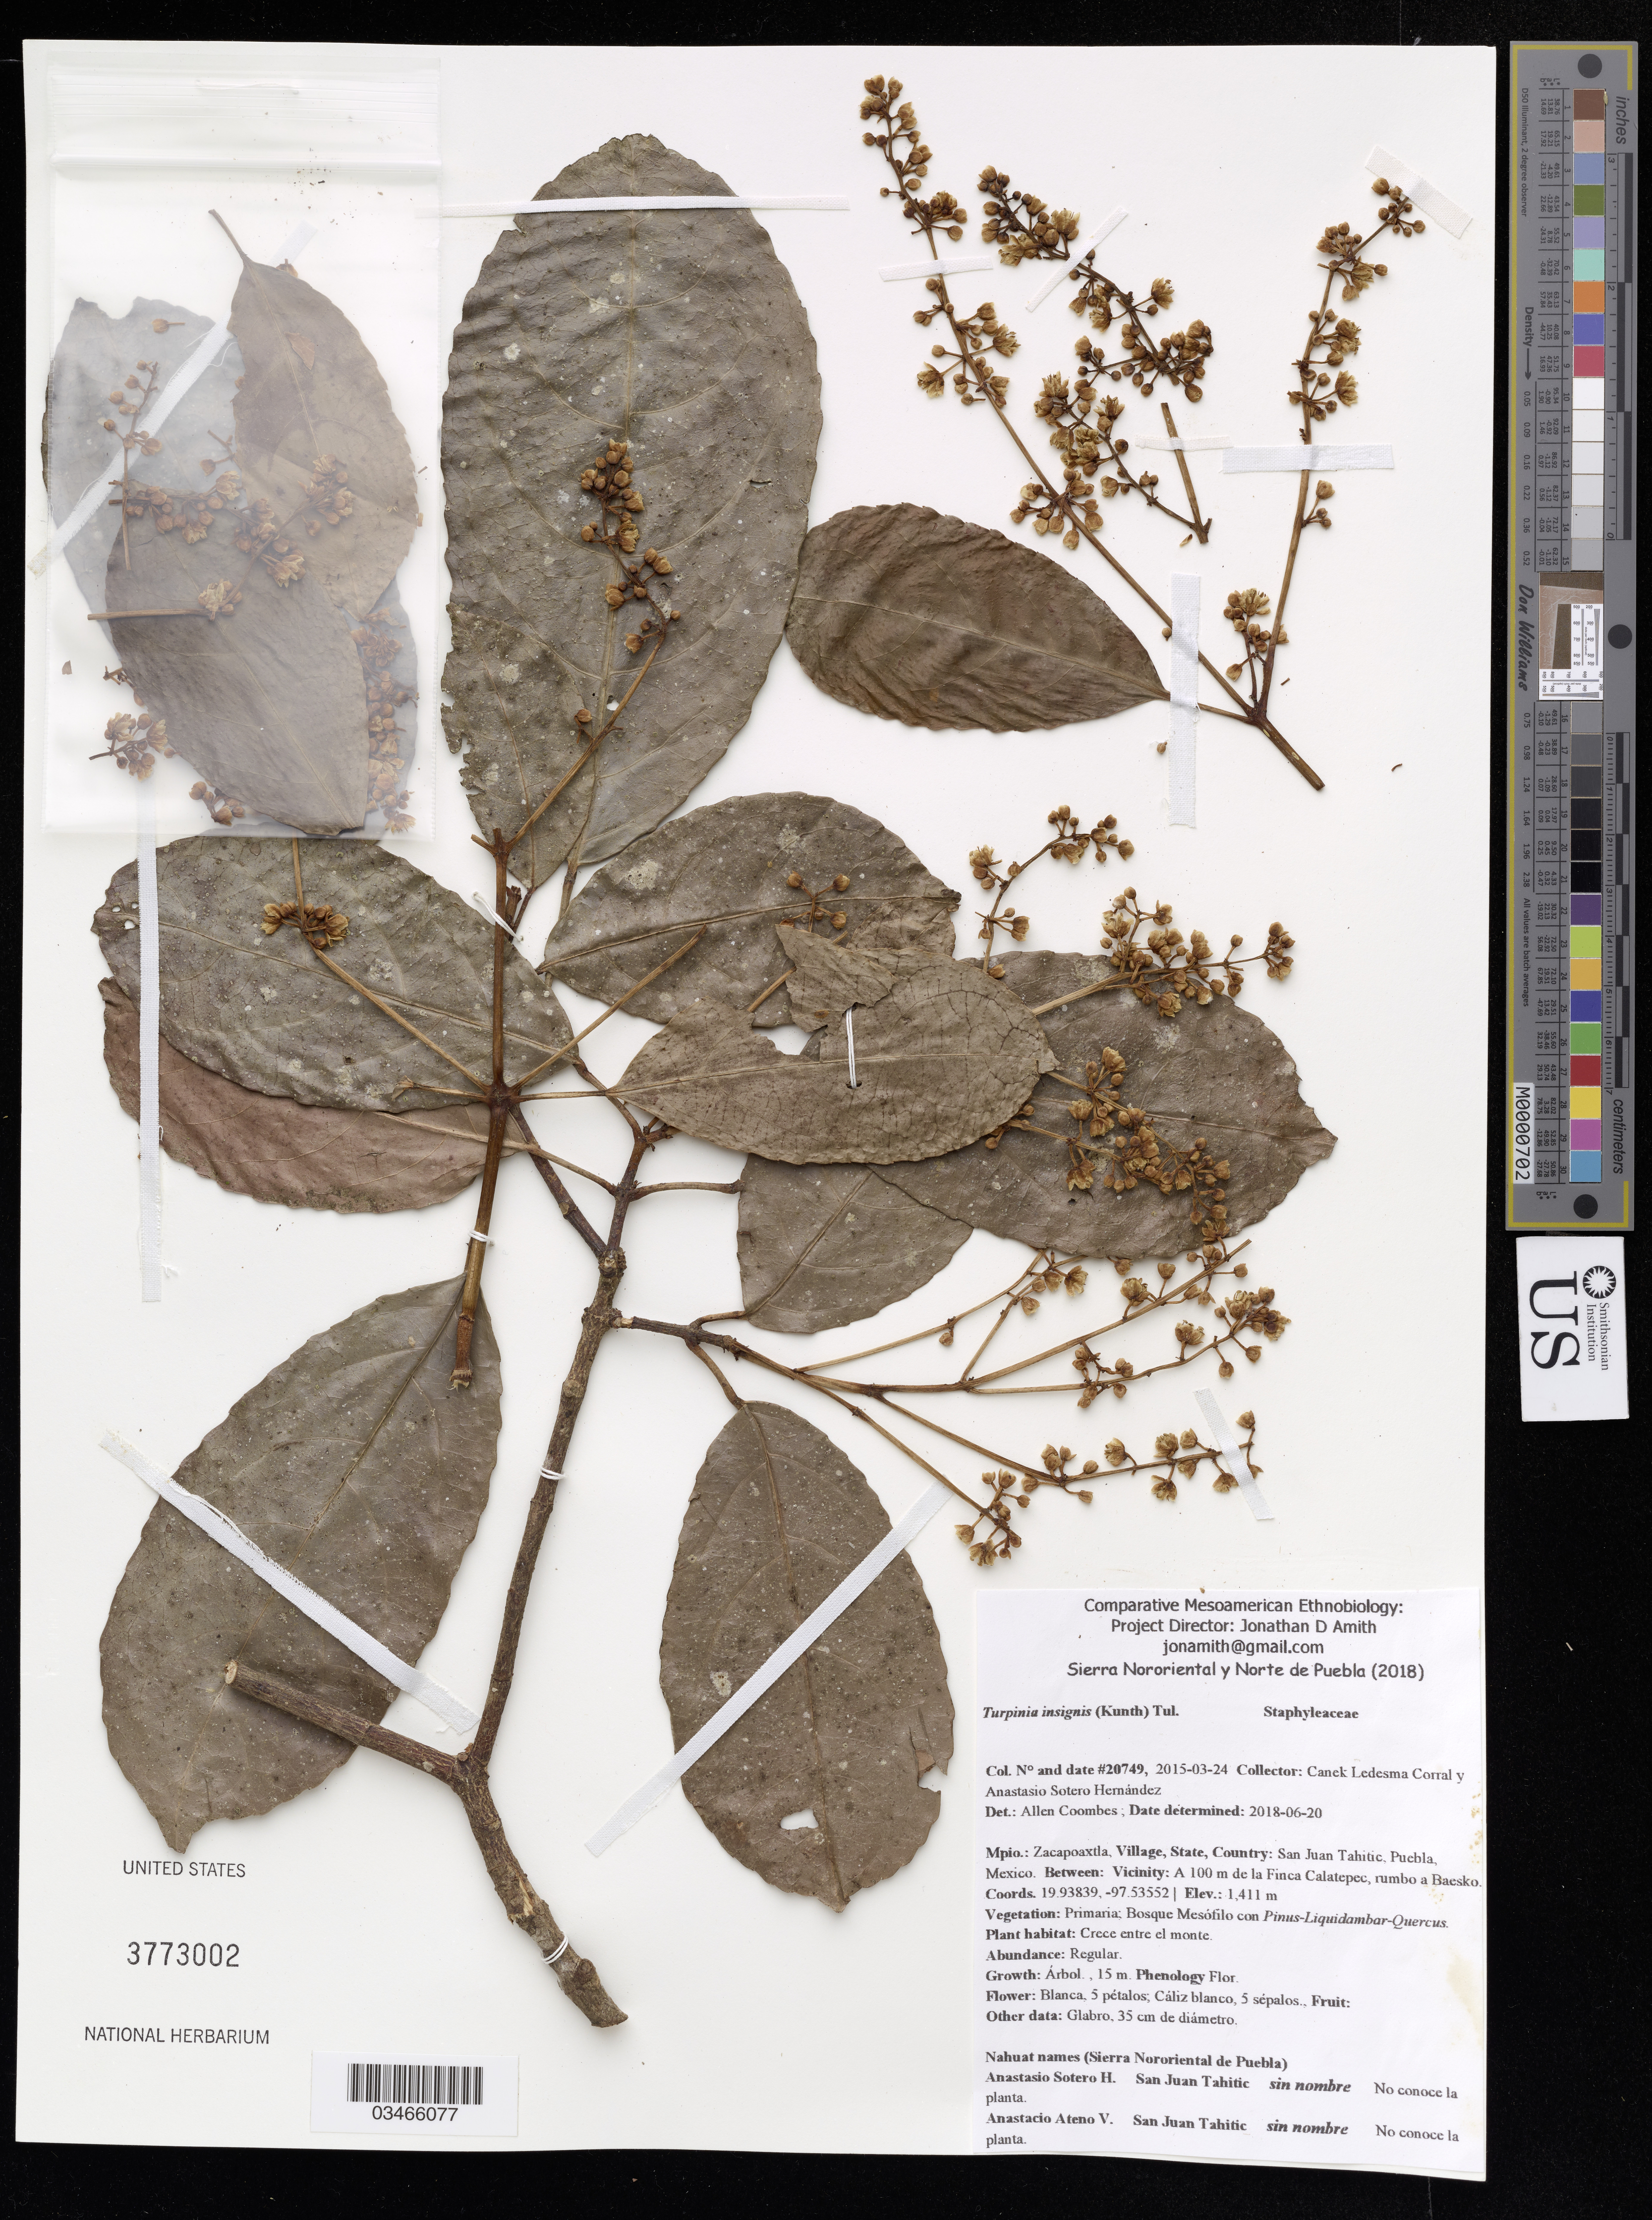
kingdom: Plantae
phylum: Tracheophyta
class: Magnoliopsida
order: Crossosomatales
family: Staphyleaceae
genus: Turpinia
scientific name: Turpinia insignis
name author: (Kunth) Tul.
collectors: Canek Ledesma C. & A. Sotero H.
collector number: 20749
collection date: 2015-03-24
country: Mexico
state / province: Puebla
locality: Mpio.: Zacapoaxtla. San Juan Tahitic. Vicinity: A 100 m de la Finca Calatepec, rumbo a Baesko.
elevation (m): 1411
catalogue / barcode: US 3773002